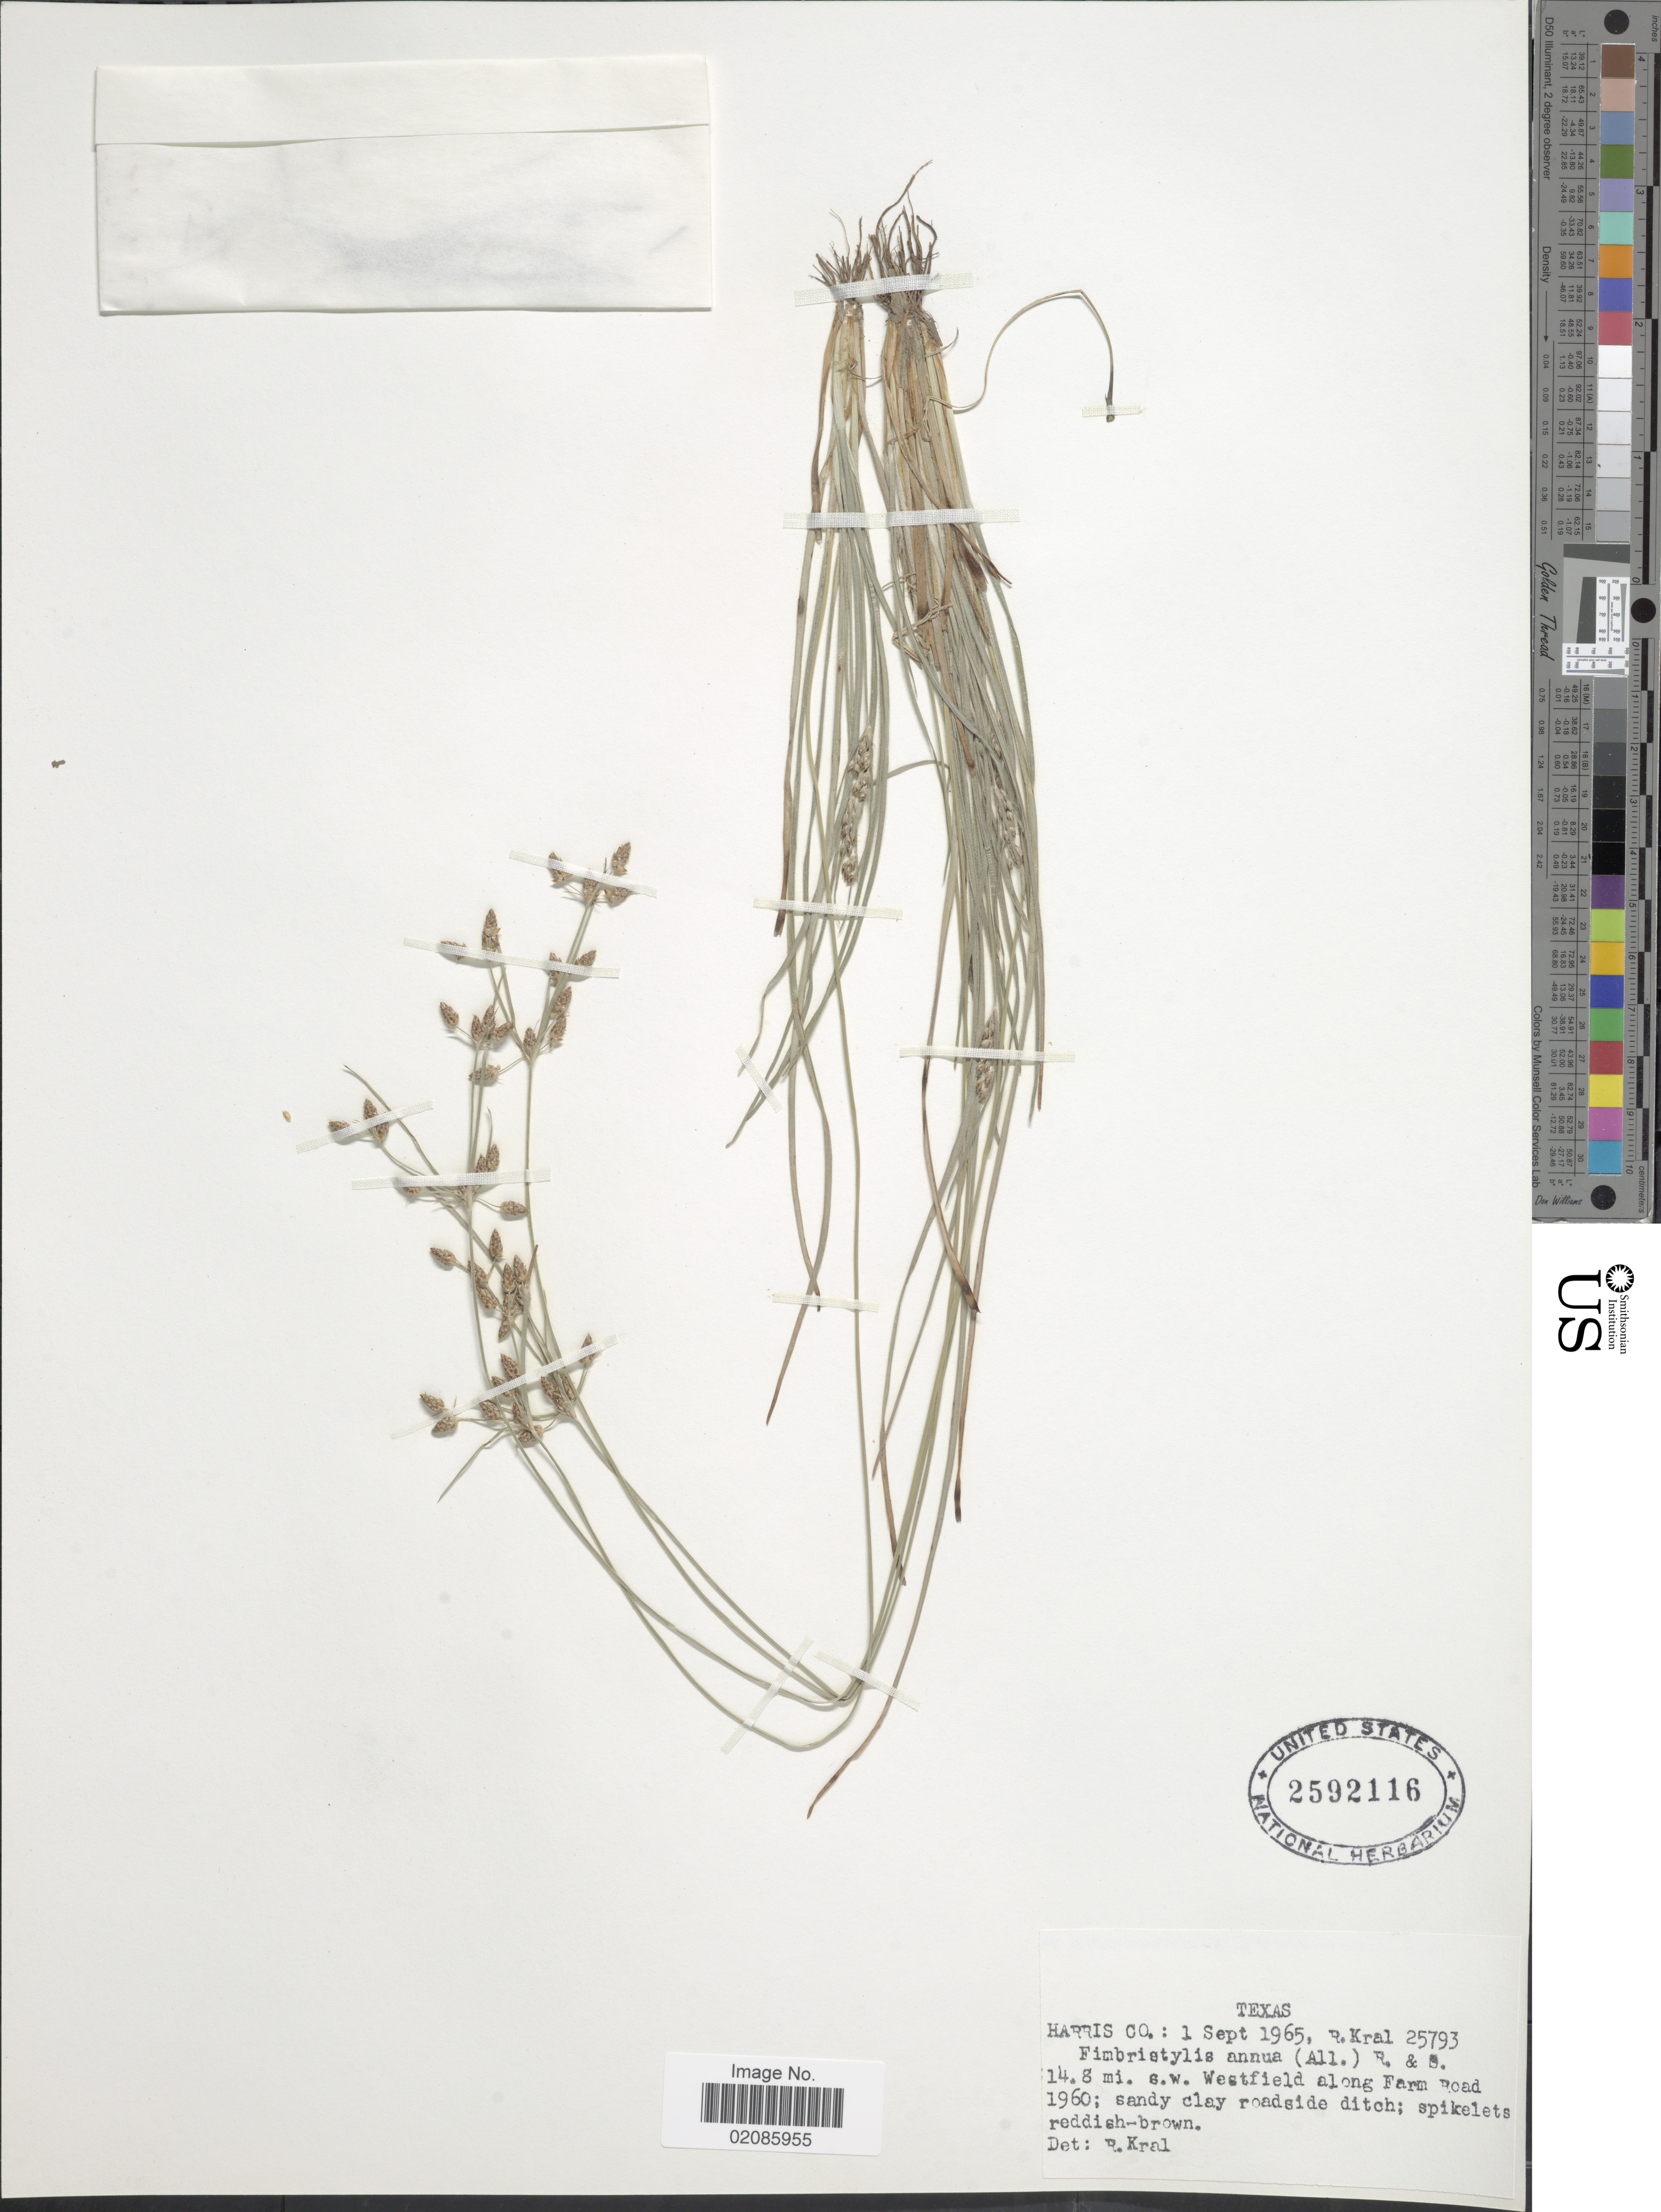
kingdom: Plantae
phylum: Tracheophyta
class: Liliopsida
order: Poales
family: Cyperaceae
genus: Fimbristylis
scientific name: Fimbristylis annua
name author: (All.) Roem. & Schult.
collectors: R. Kral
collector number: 25793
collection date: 1965-09-01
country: United States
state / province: Texas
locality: Harris Co. 14.8 mi. s.w. Westfield along Farm Road 1960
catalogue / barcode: US 2592116